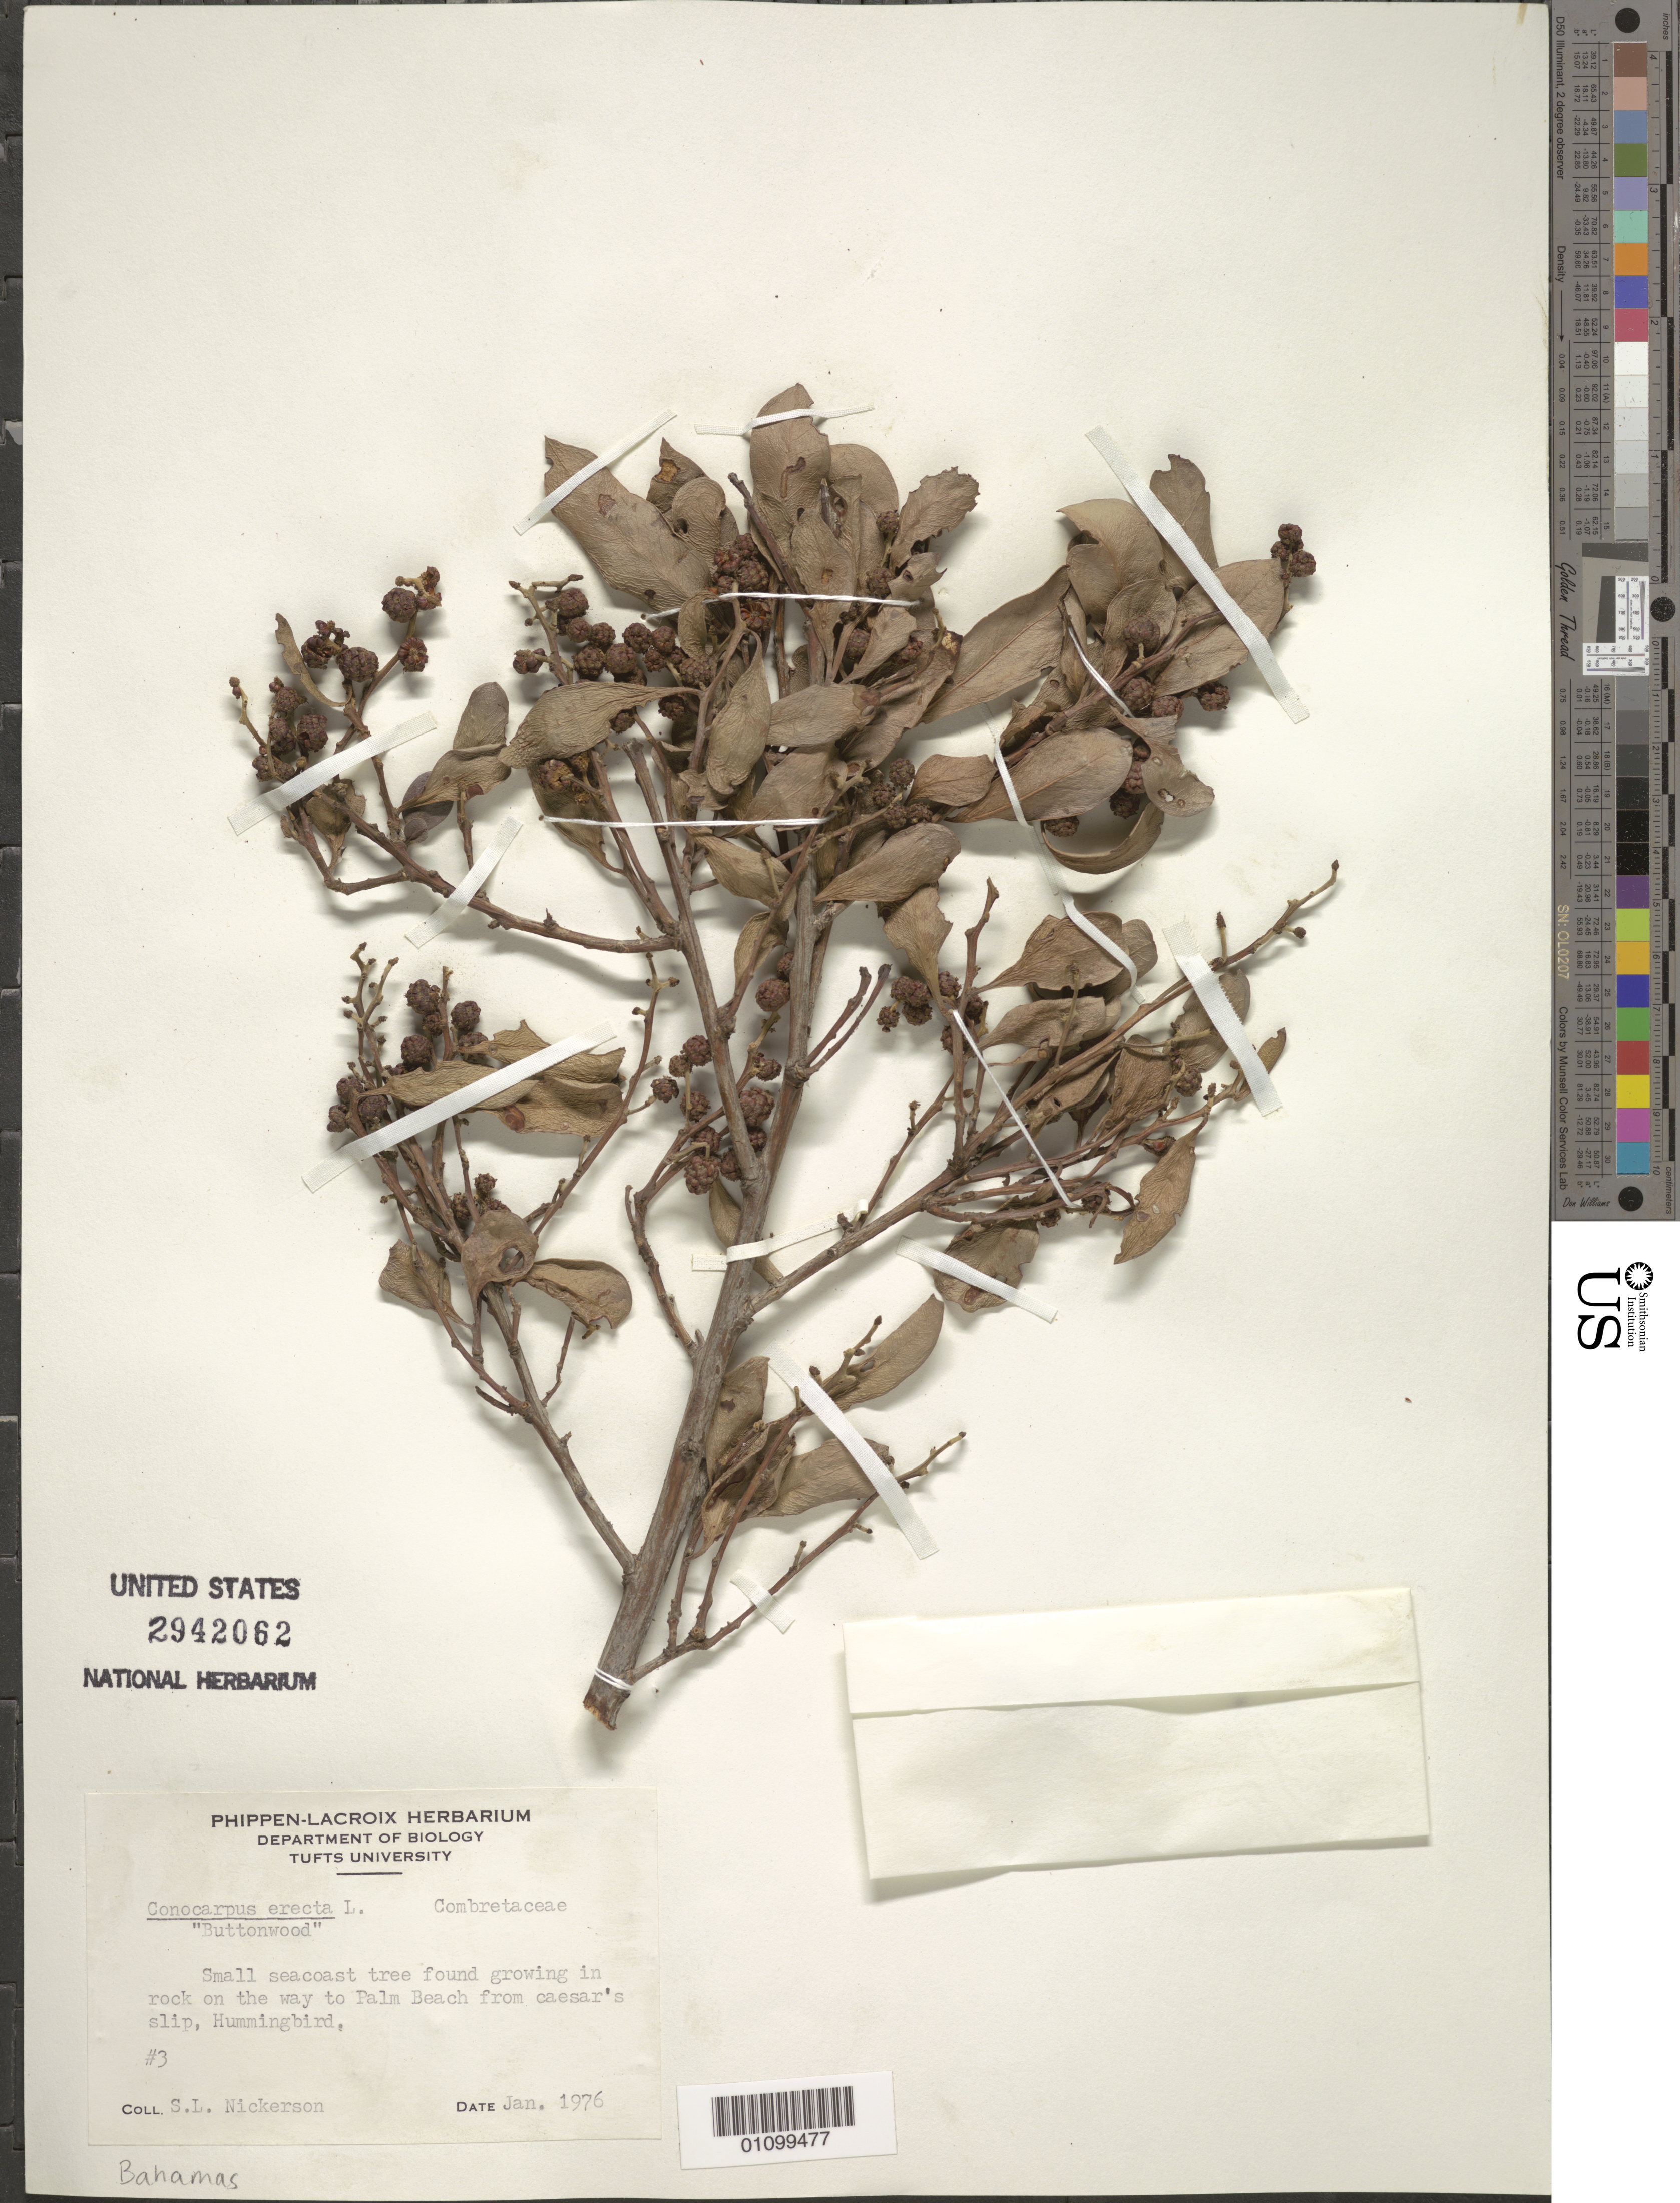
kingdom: Plantae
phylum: Tracheophyta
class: Magnoliopsida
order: Myrtales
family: Combretaceae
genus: Conocarpus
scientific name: Conocarpus erectus var. erectus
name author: L.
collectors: S. Nickerson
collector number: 3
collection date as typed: Jan 1976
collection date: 1976-01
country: Bahamas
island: Hummingbird Cay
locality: On the way to Palm Beach from caesar's slip, Hummingbird.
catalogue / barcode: US 2942062